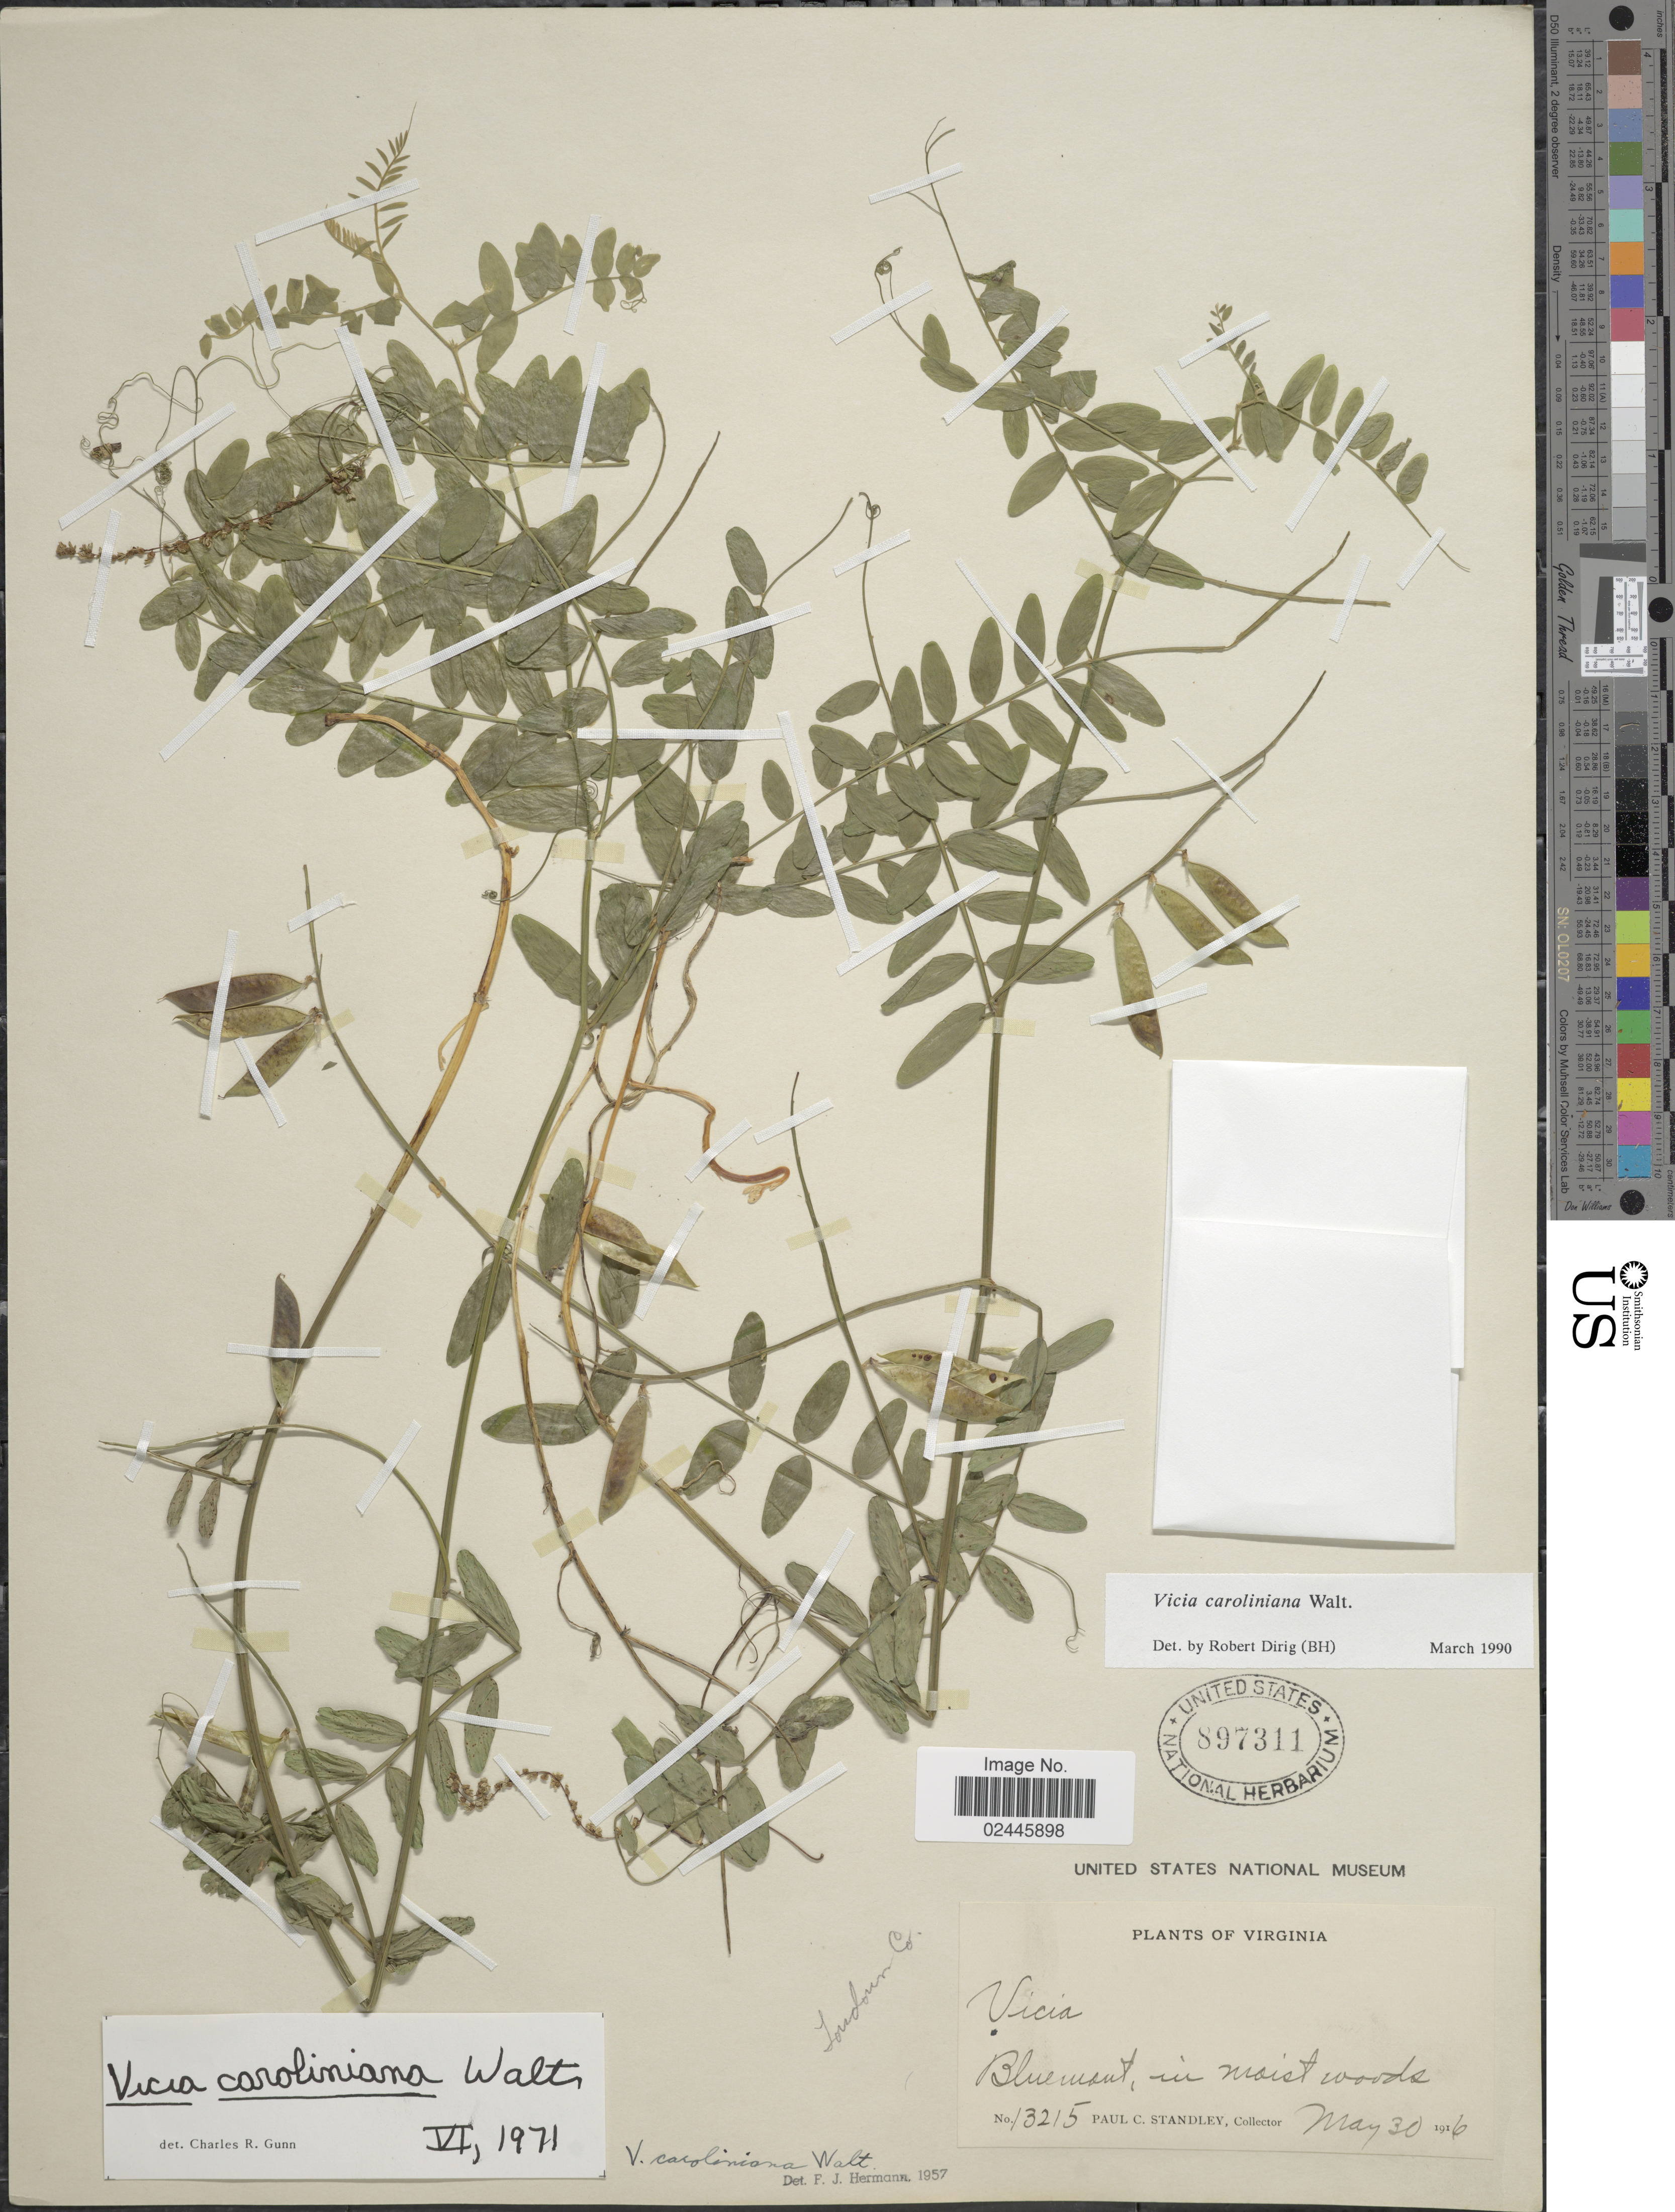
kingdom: Plantae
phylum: Tracheophyta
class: Magnoliopsida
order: Fabales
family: Fabaceae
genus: Vicia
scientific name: Vicia caroliniana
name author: Walter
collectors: P. C. Standley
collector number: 13215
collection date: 1916-05-30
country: United States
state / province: Virginia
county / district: Loudoun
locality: Bluemont, in moist woods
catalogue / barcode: US 897311